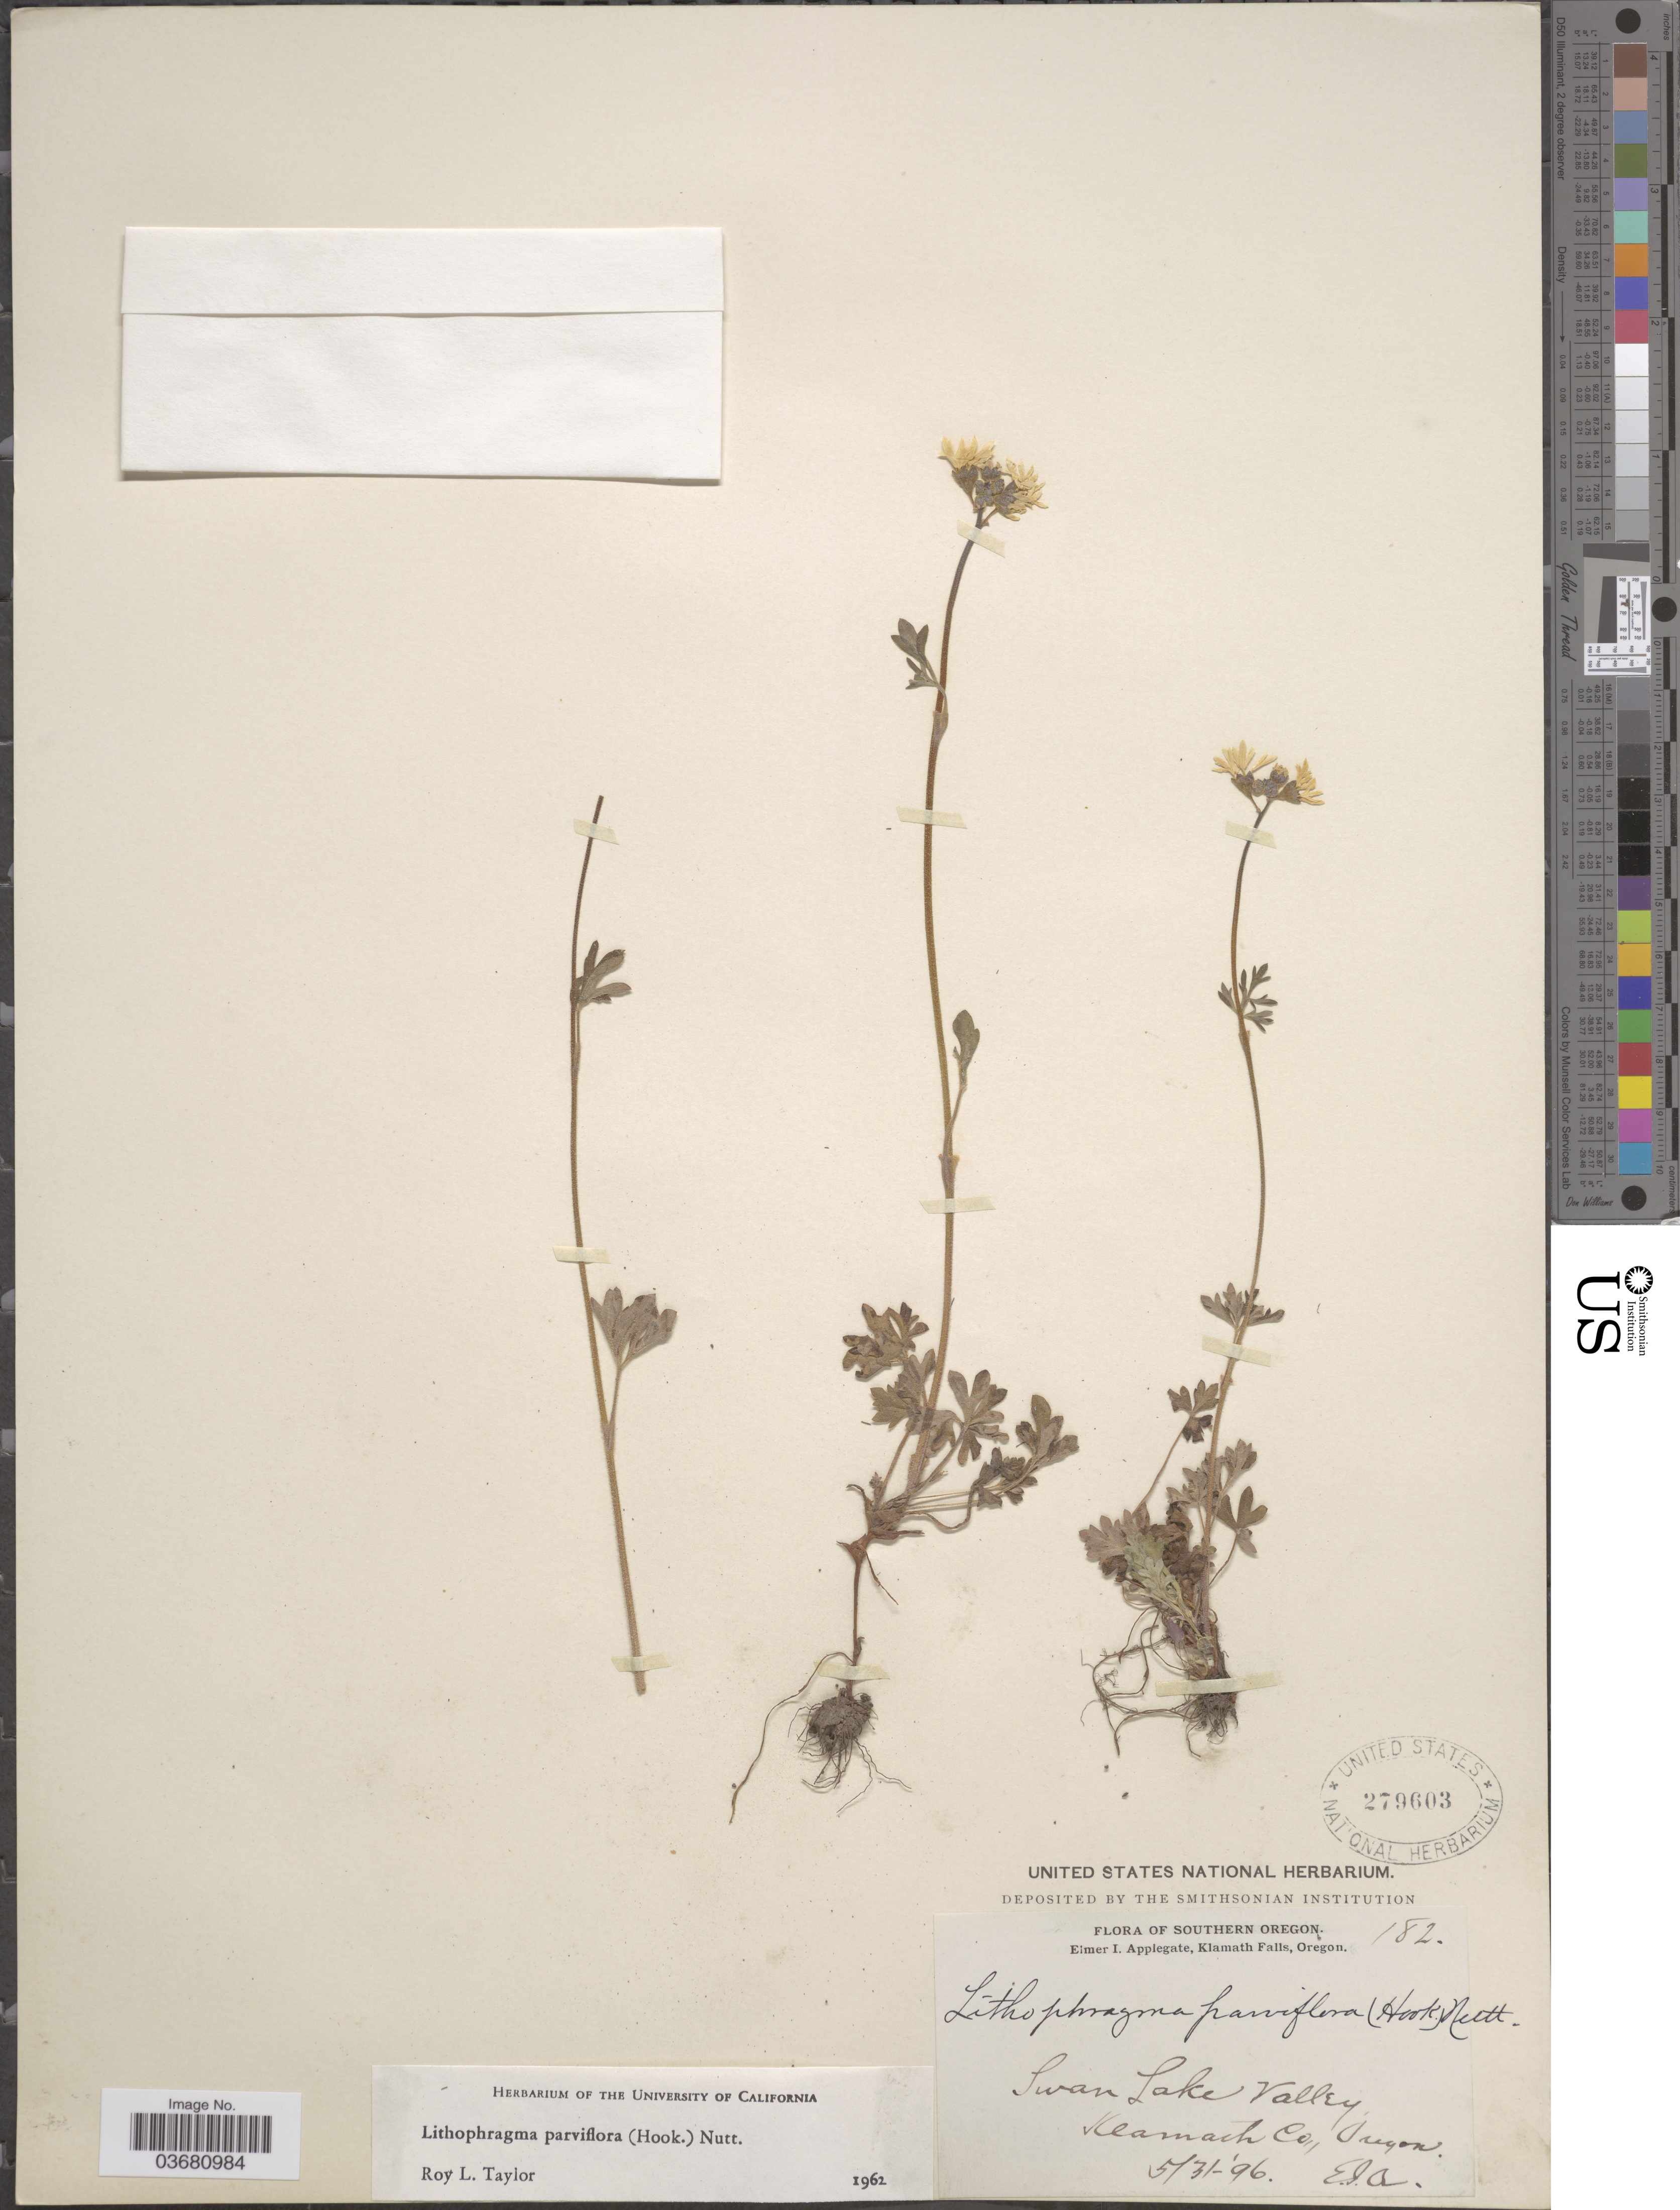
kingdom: Plantae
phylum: Tracheophyta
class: Magnoliopsida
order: Saxifragales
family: Saxifragaceae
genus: Lithophragma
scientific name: Lithophragma parviflorum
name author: (Hook.) Nutt.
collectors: E. I. Applegate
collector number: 182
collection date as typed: Transcribed d/m/y: 31/5/96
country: United States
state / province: Oregon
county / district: Klamath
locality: Southern Oregon. Klamath Falls. Swan Lake Valley, Klamath Co.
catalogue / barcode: US 279603